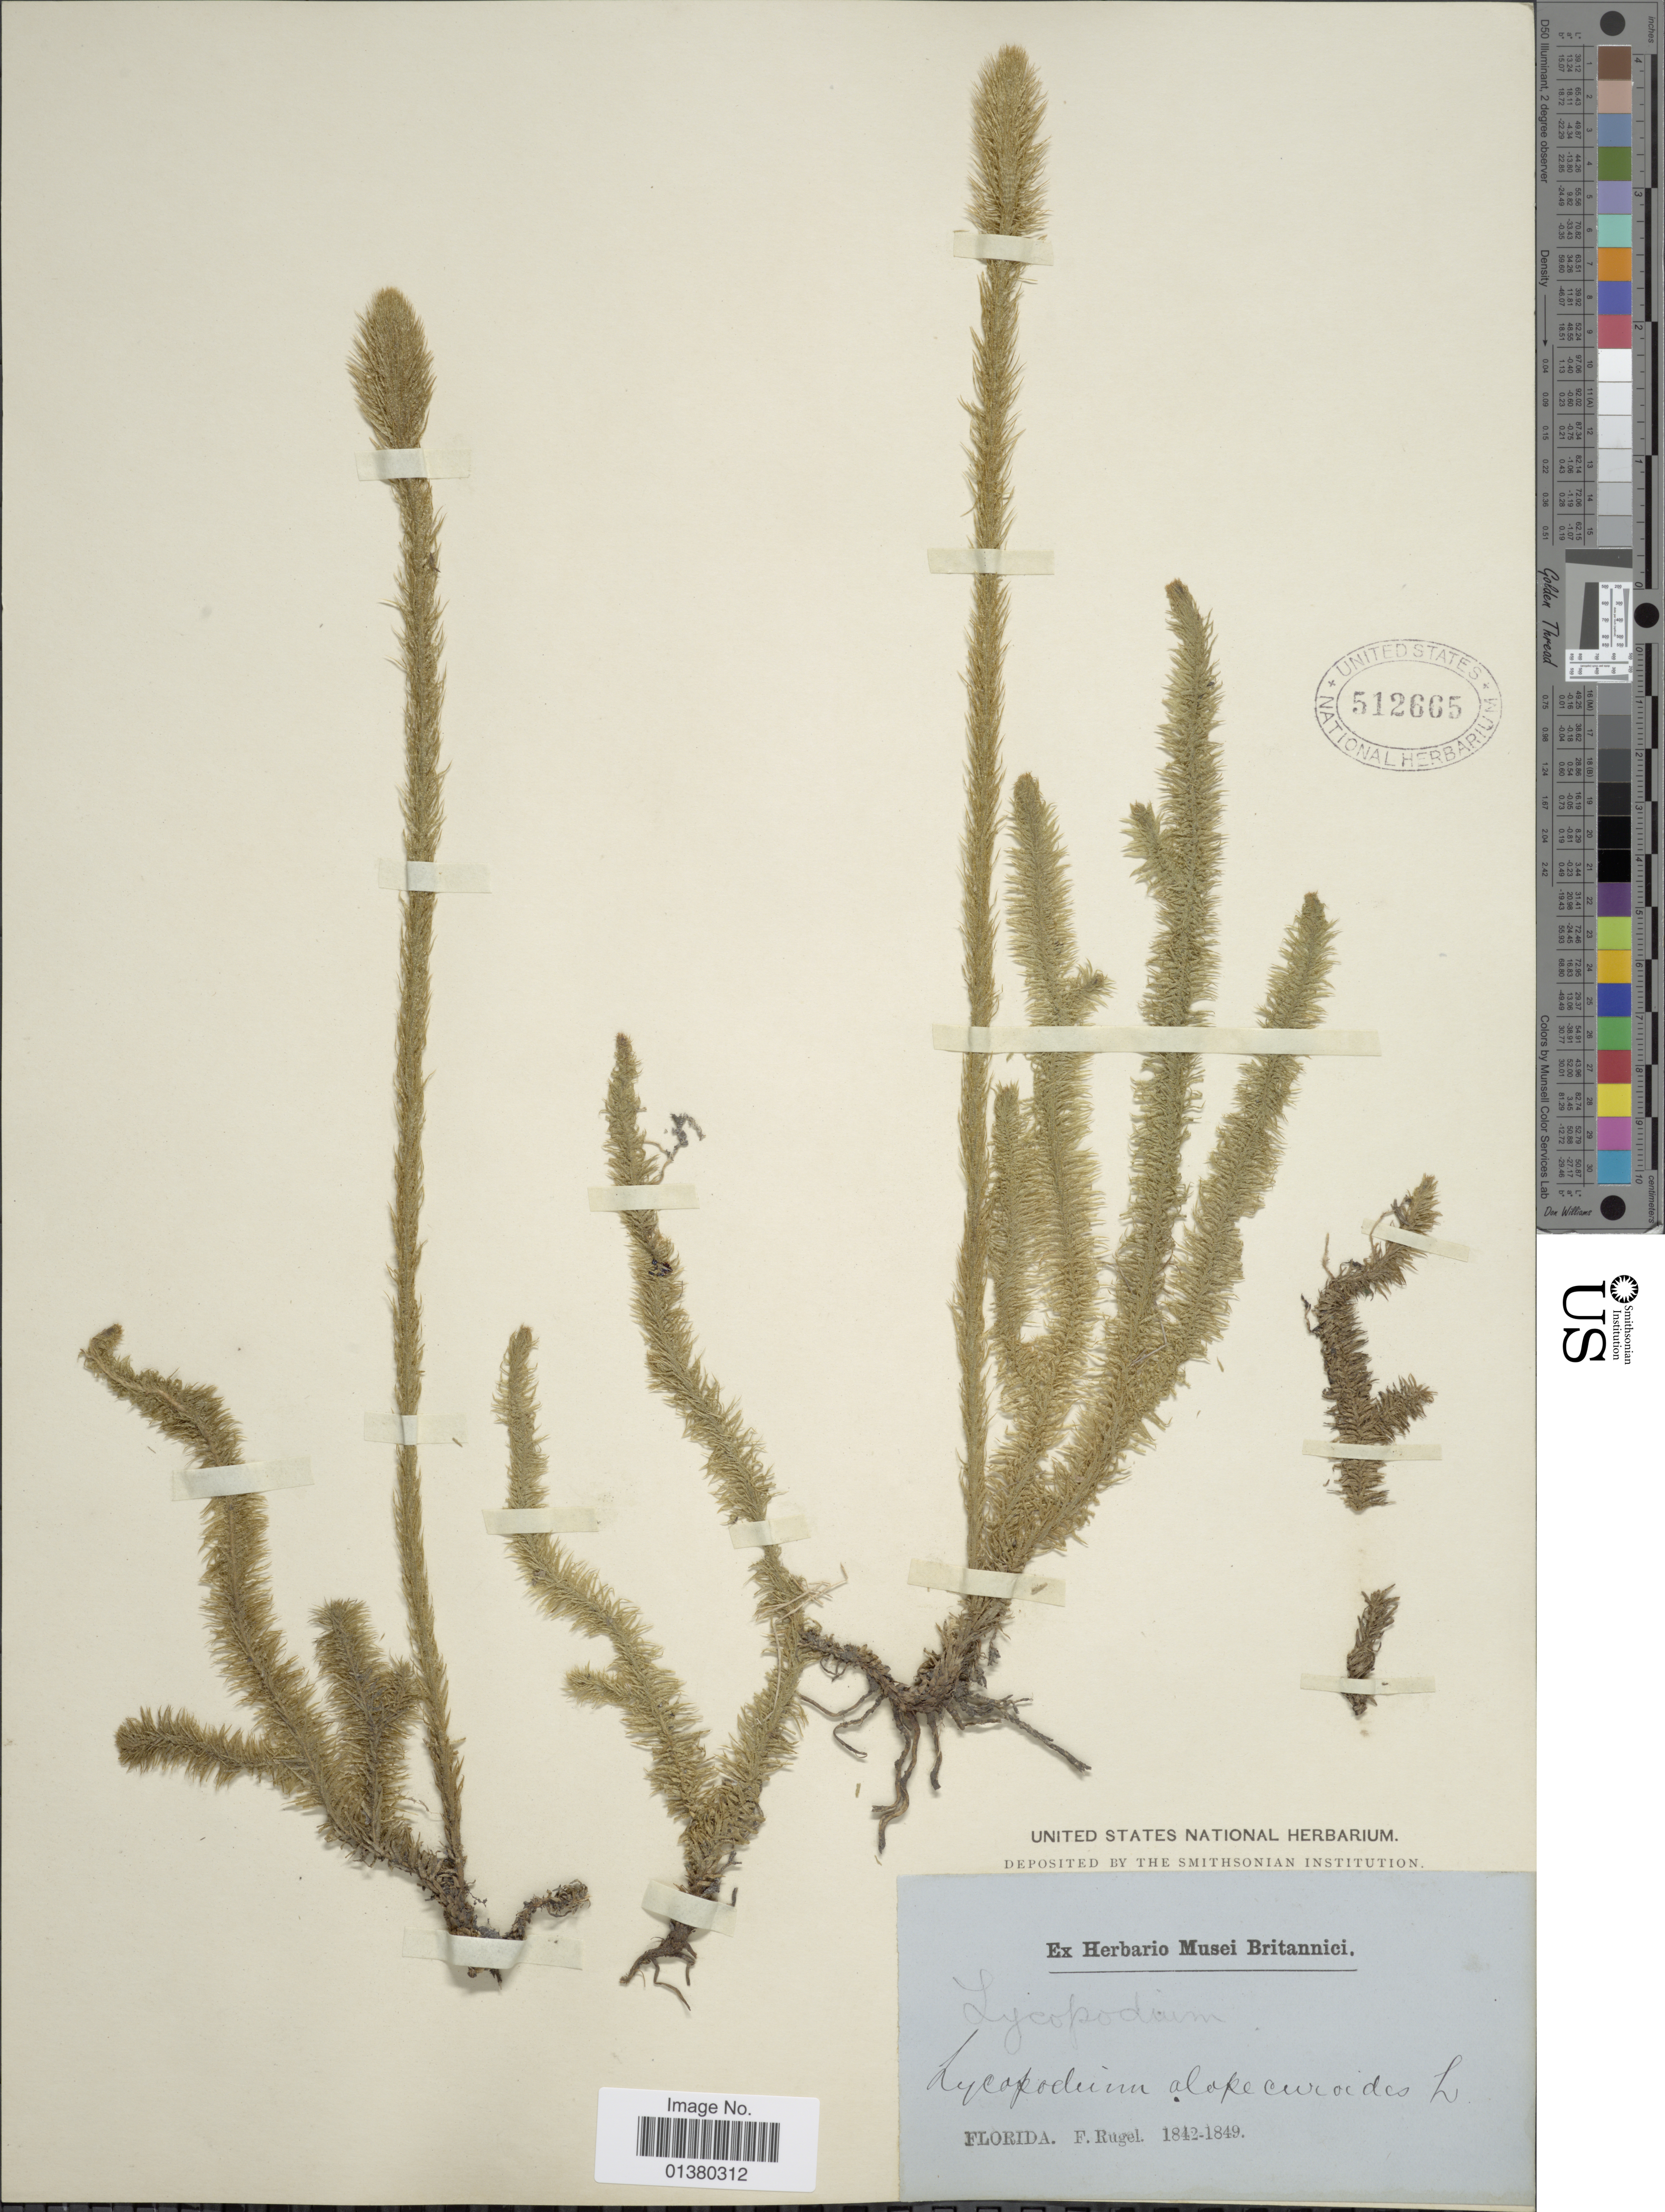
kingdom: Plantae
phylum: Tracheophyta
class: Lycopodiopsida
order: Lycopodiales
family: Lycopodiaceae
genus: Lycopodiella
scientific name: Lycopodiella prostrata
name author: (R.M. Harper) Cranfill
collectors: F. Rugel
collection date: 1842/1849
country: United States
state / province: Florida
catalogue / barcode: US 512665